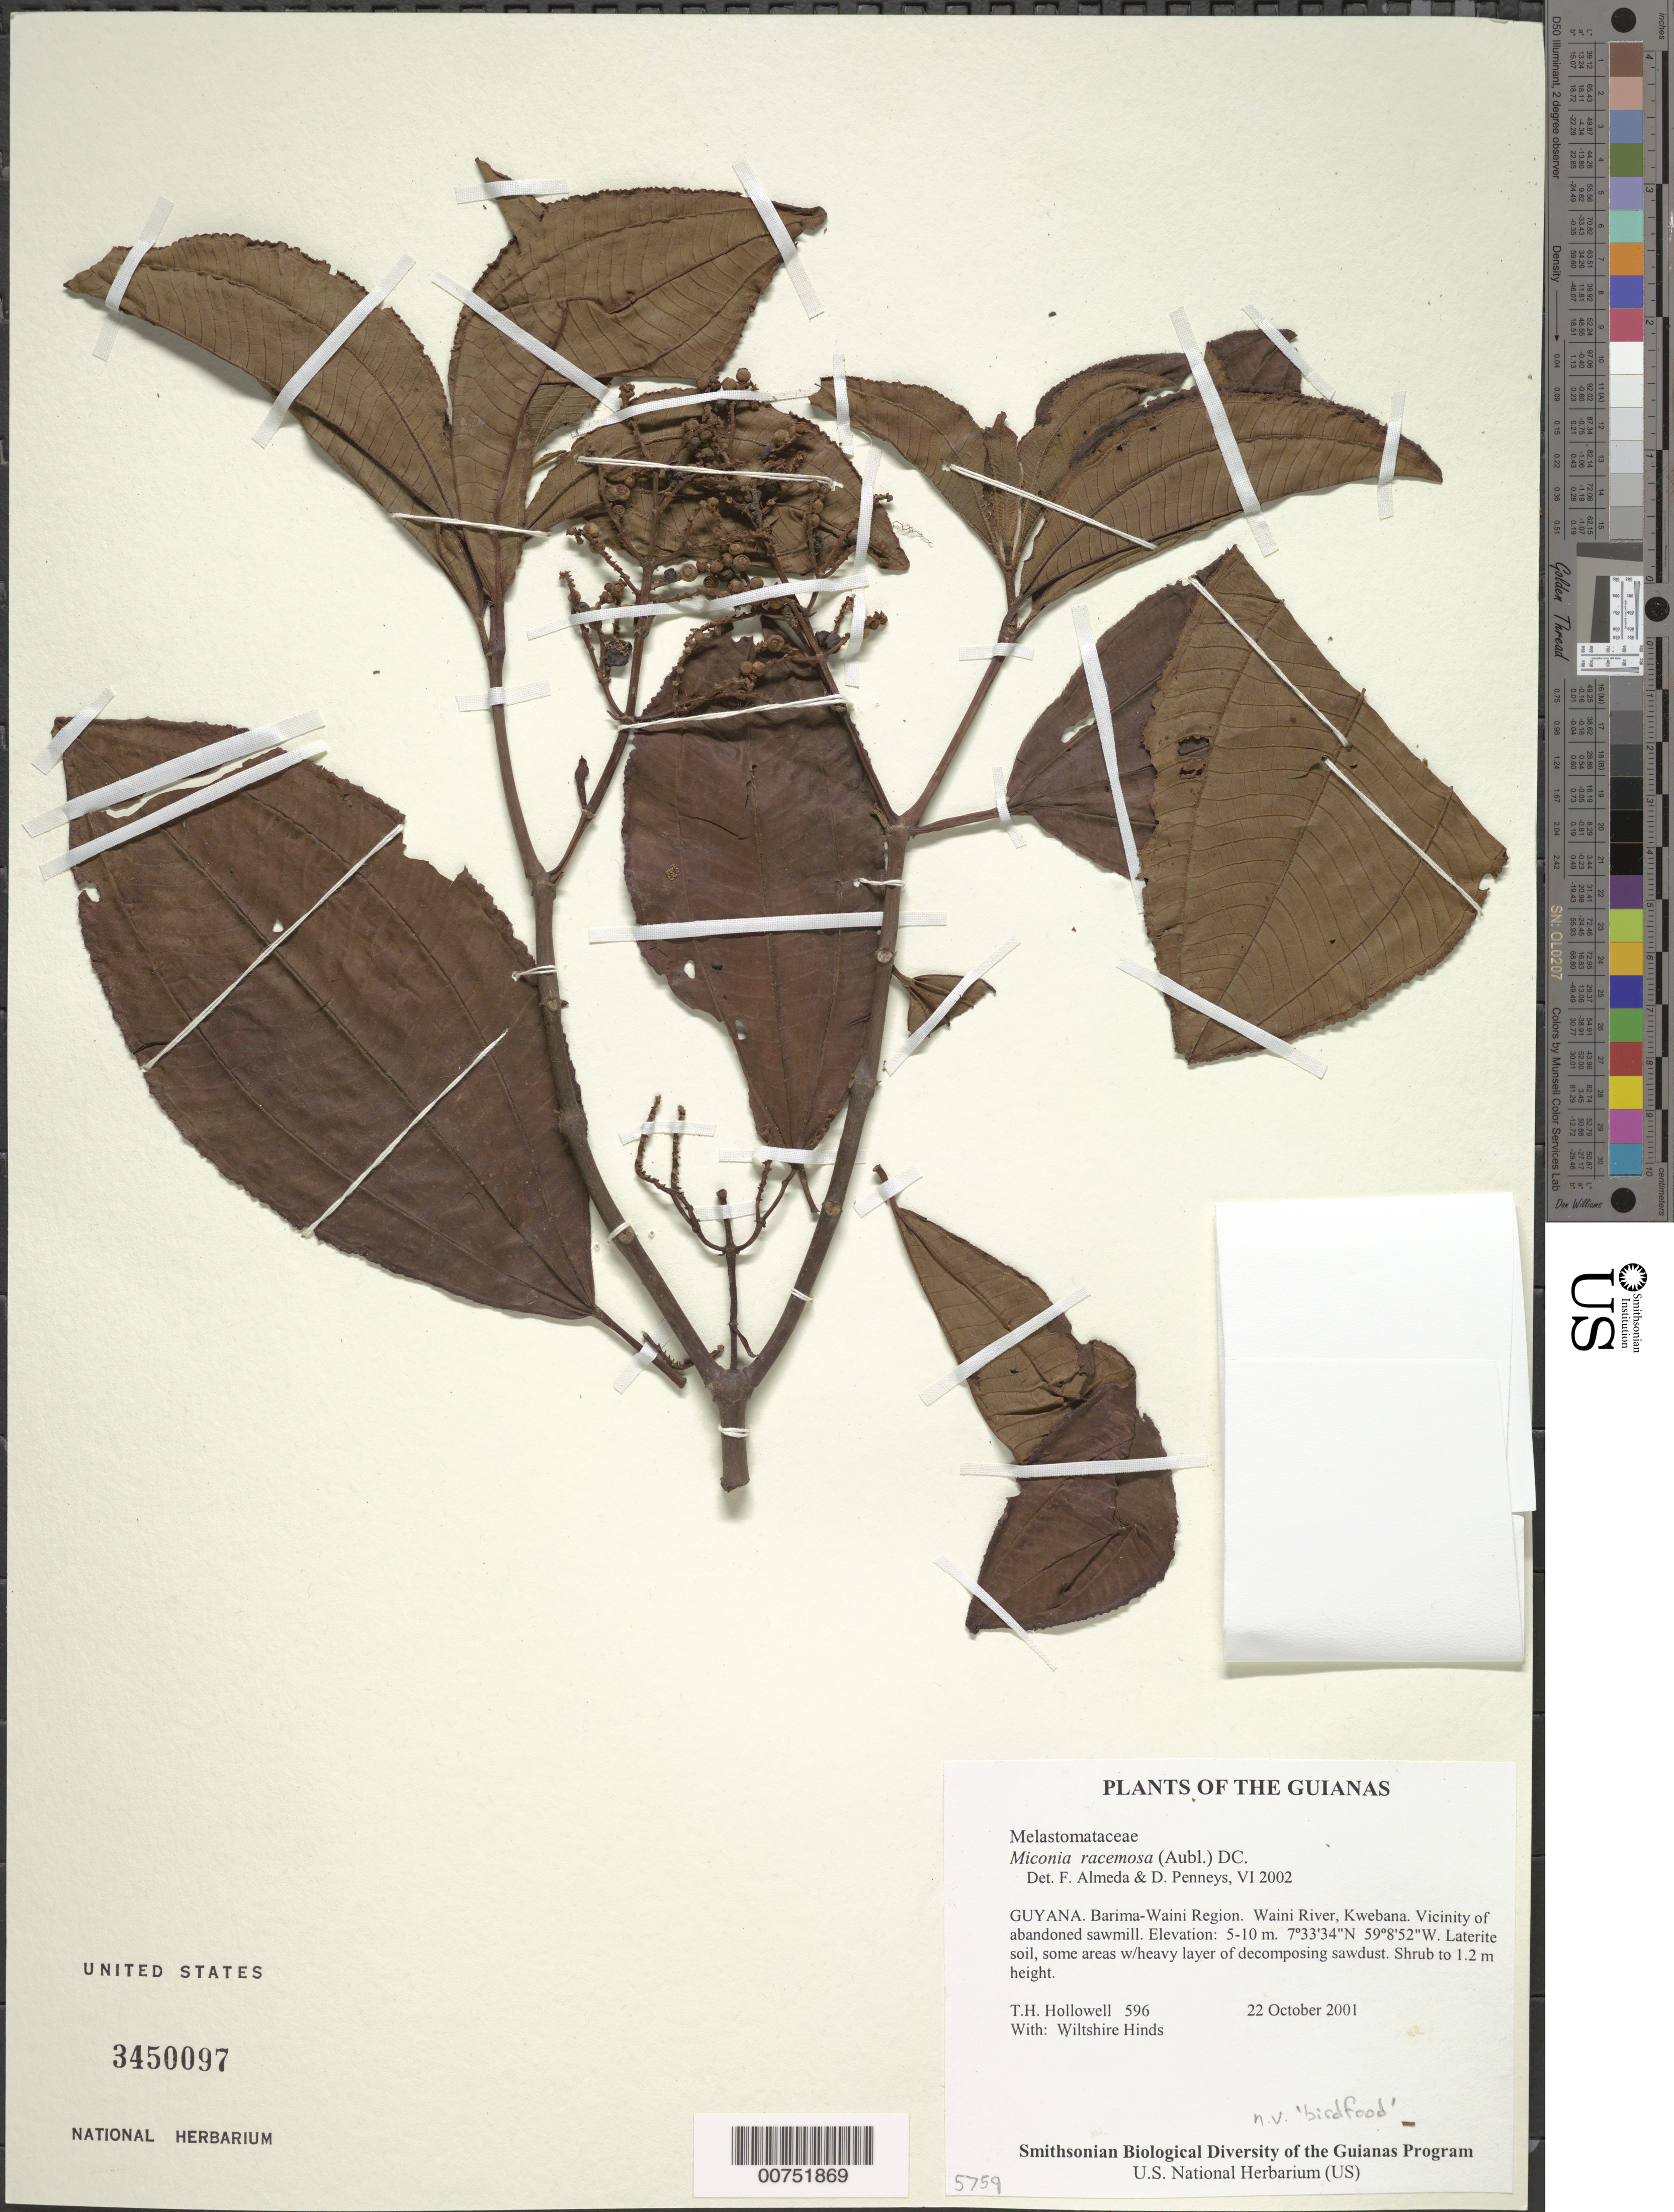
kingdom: Plantae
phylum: Tracheophyta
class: Magnoliopsida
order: Myrtales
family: Melastomataceae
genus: Miconia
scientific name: Miconia racemosa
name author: (Aubl.) DC.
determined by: Almeda, F.; Penneys, D. S.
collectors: T. Hollowell & W. Hinds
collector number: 596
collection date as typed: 22 October 2001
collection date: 2001-10-22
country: Guyana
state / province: Barima-Waini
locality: Waini River, Kwebana. Vicinity of abandoned sawmill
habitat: Laterite soil, some areas w/heavy layer of decomposing sawdust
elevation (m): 5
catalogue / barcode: US 3450097